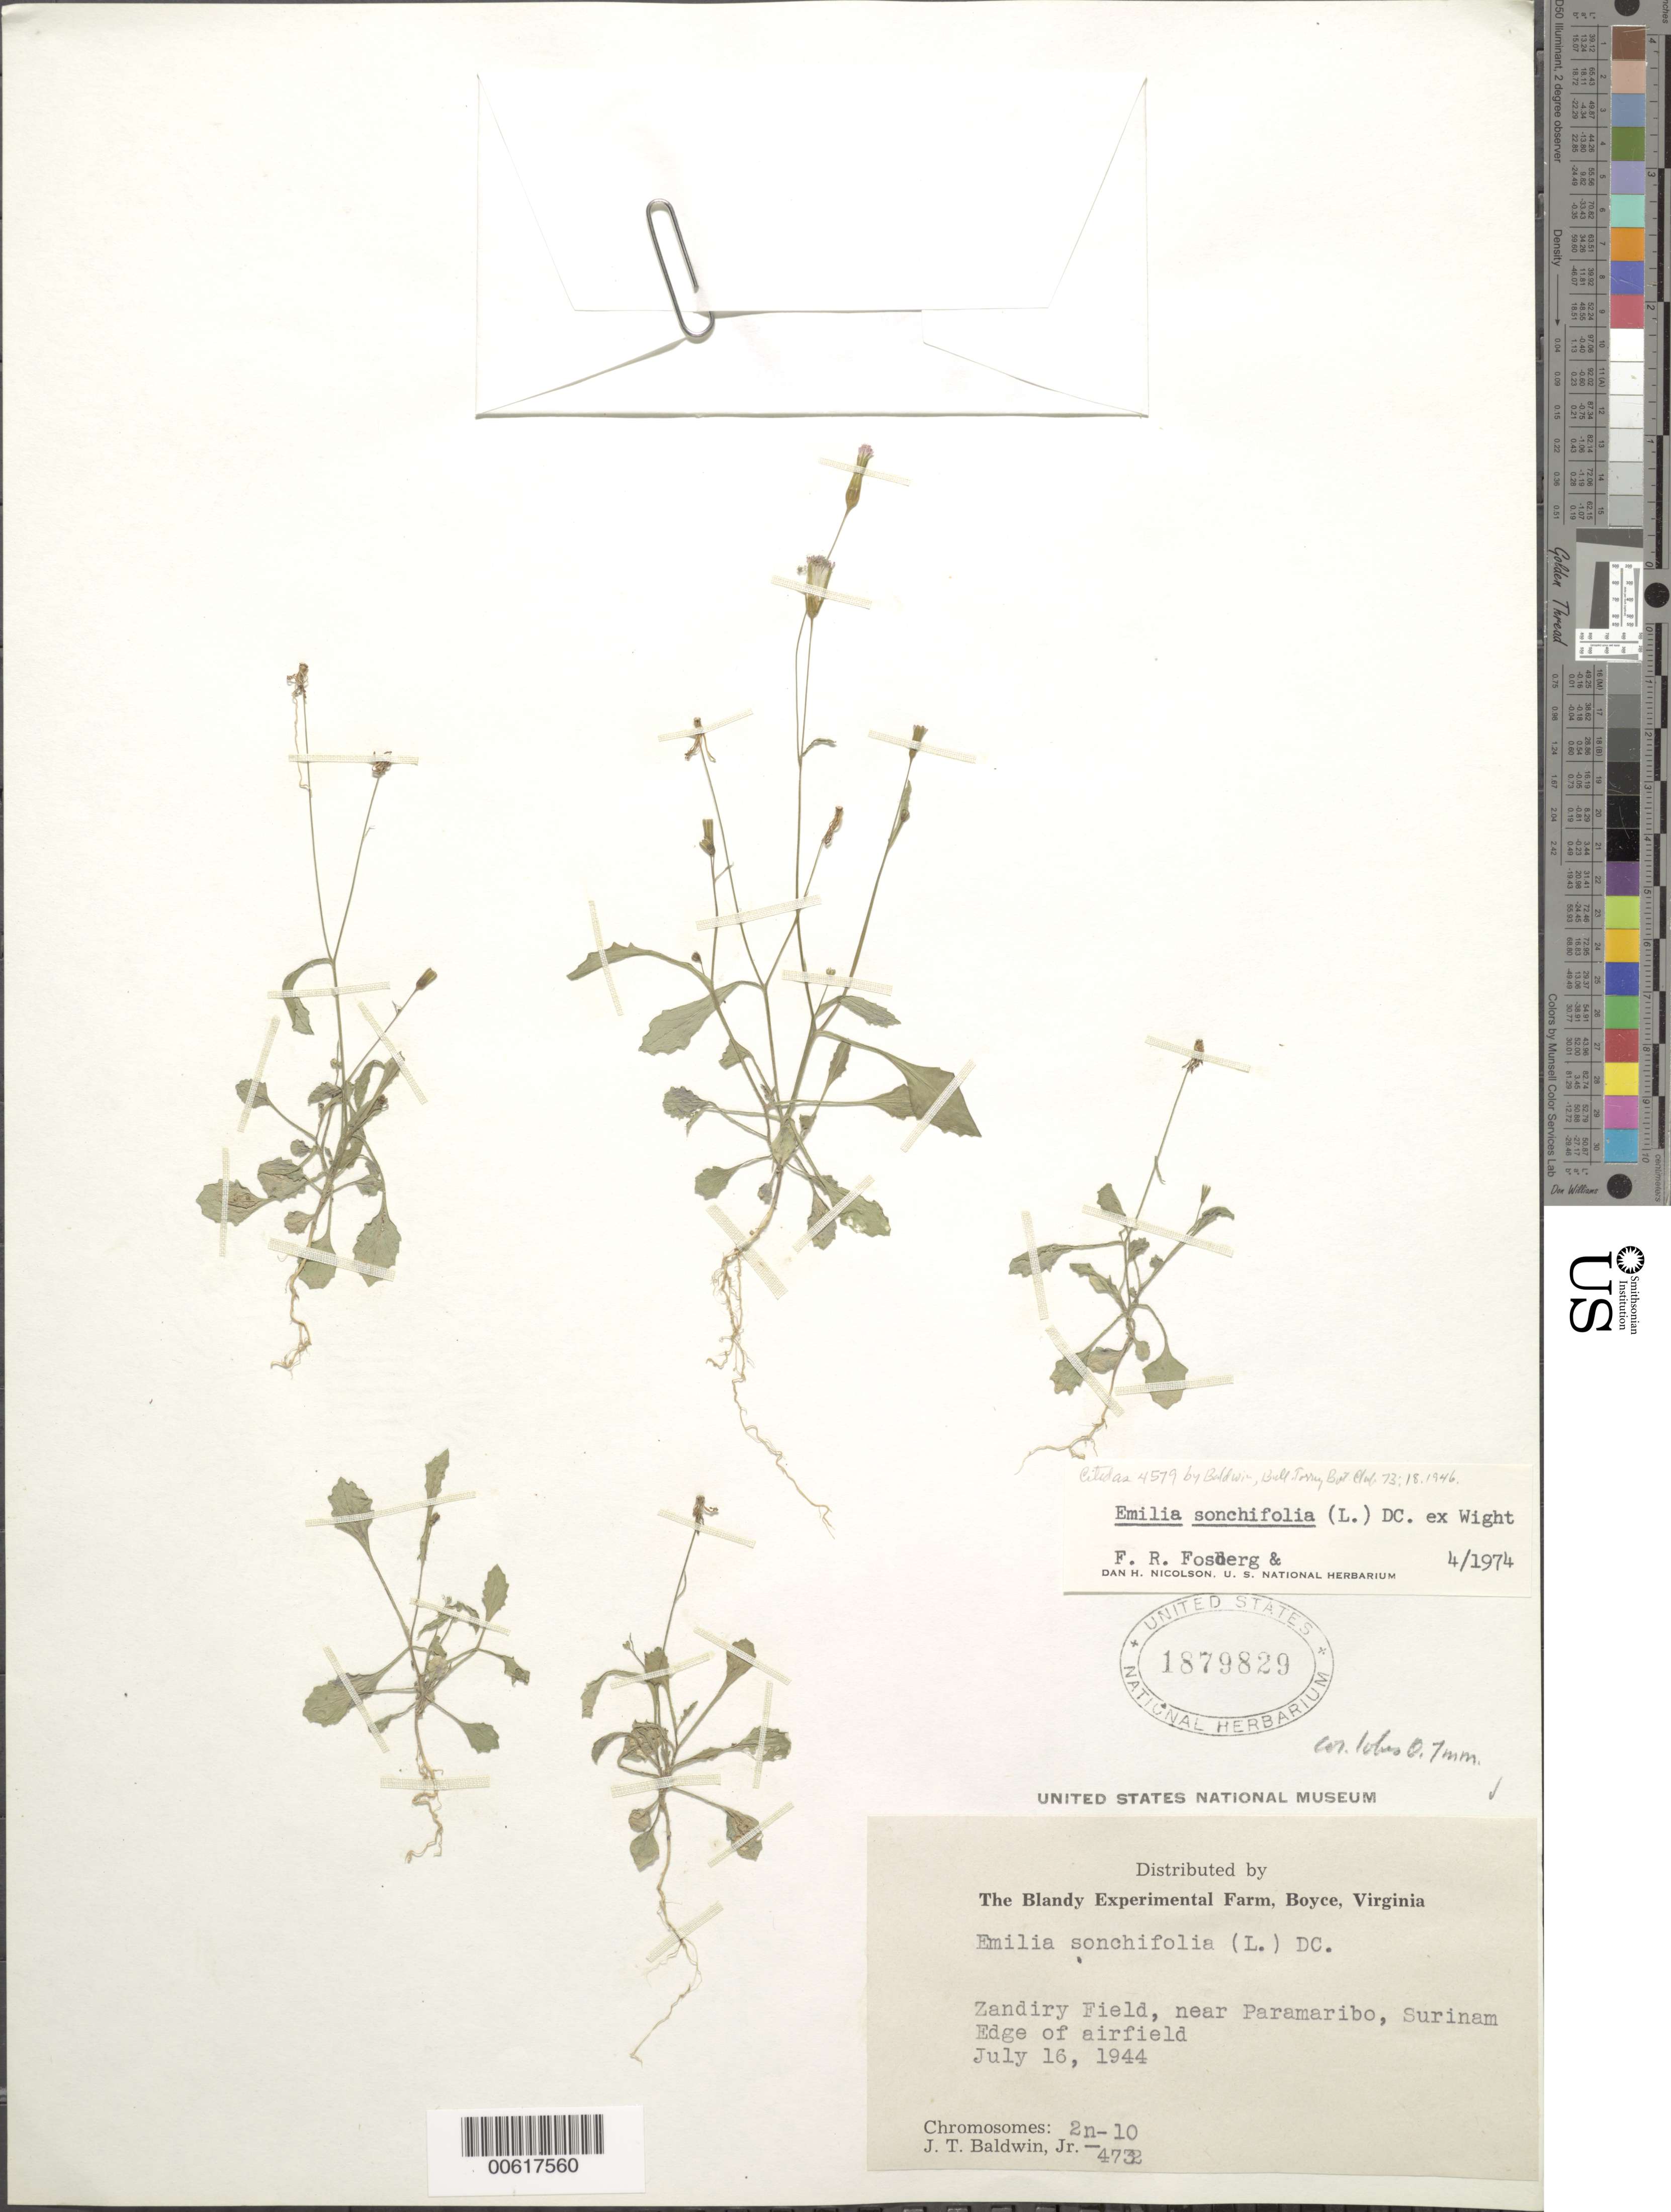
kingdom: Plantae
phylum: Tracheophyta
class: Magnoliopsida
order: Asterales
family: Asteraceae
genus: Emilia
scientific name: Emilia sonchifolia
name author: (L.) DC.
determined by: Pruski, J. F.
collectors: J. T. Baldwin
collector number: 4732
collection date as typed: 16-Jul-44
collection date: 1944-07-16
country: Suriname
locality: Zandiry Field, near Paramaribo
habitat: Edge of airfield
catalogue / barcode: US 1879829